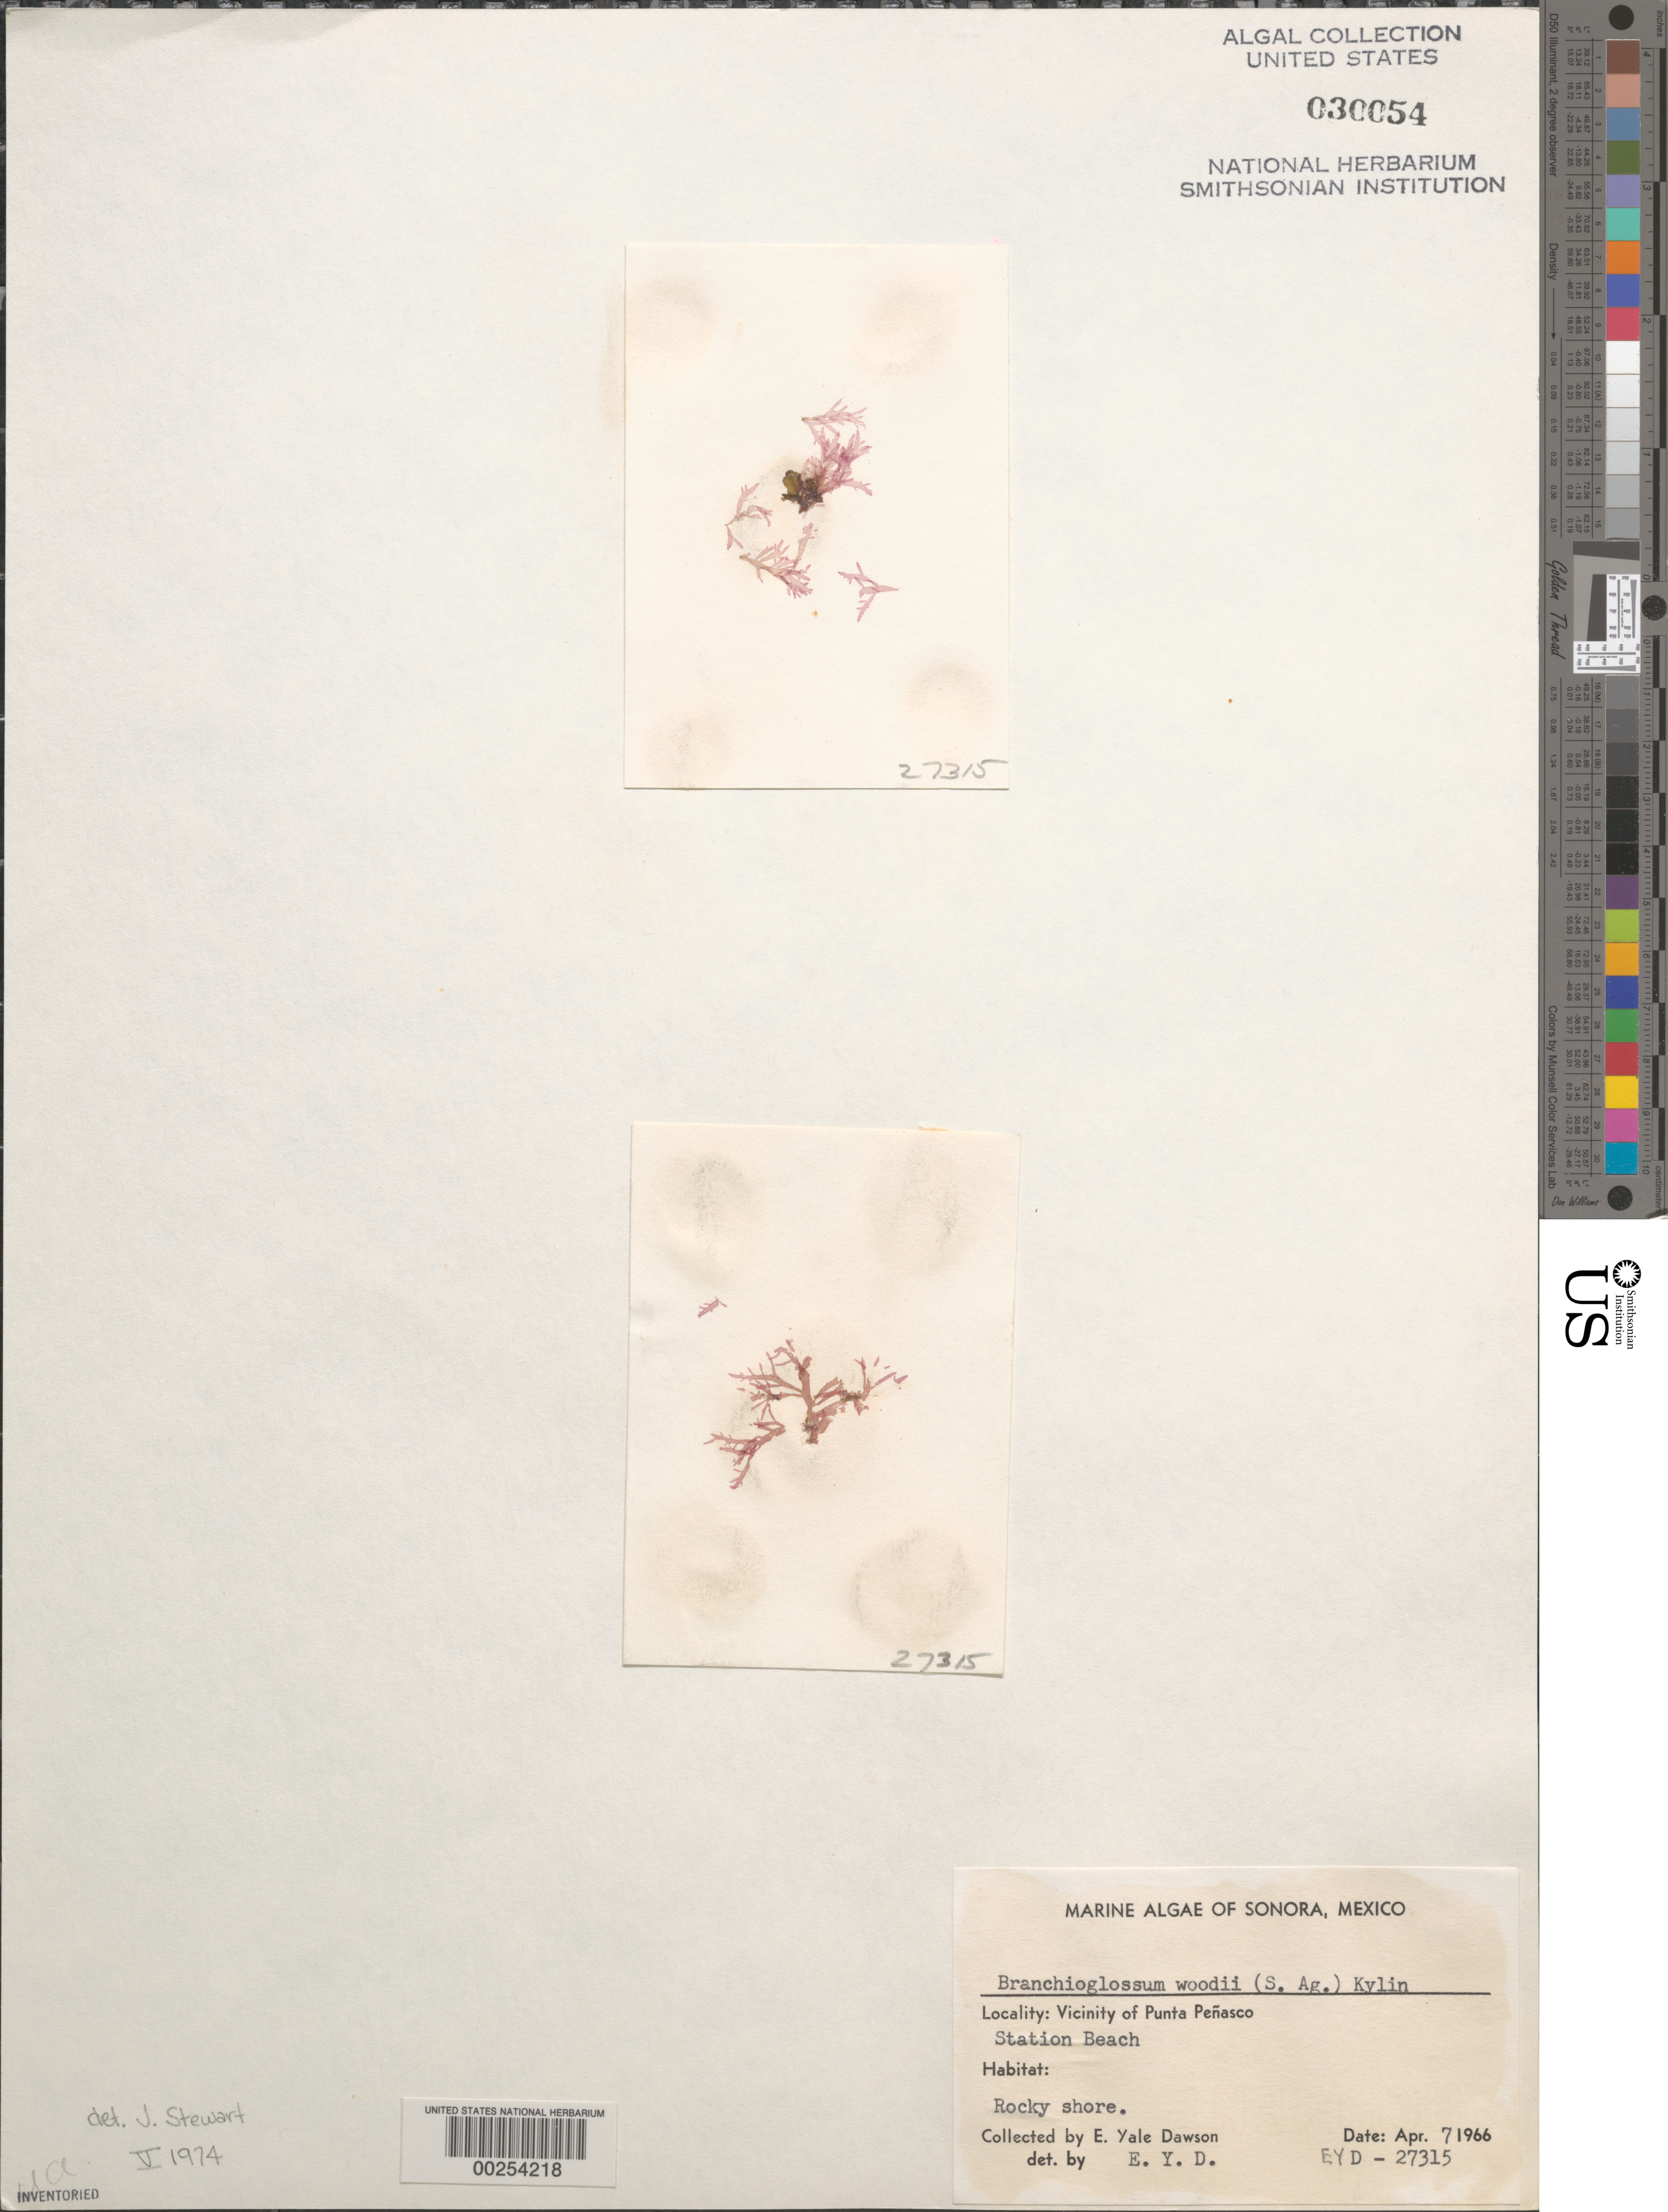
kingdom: Plantae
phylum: Rhodophyta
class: Florideophyceae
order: Ceramiales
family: Delesseriaceae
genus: Branchioglossum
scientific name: Branchioglossum bipinnatifidum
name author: (Mont.) M.J. Wynne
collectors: E. Y. Dawson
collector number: EYD 27315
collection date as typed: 07 Apr 1966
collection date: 1966-04-07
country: Mexico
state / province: Sonora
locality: Playa Estacion (Station Beach), Punta Penasco area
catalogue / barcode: US 30054